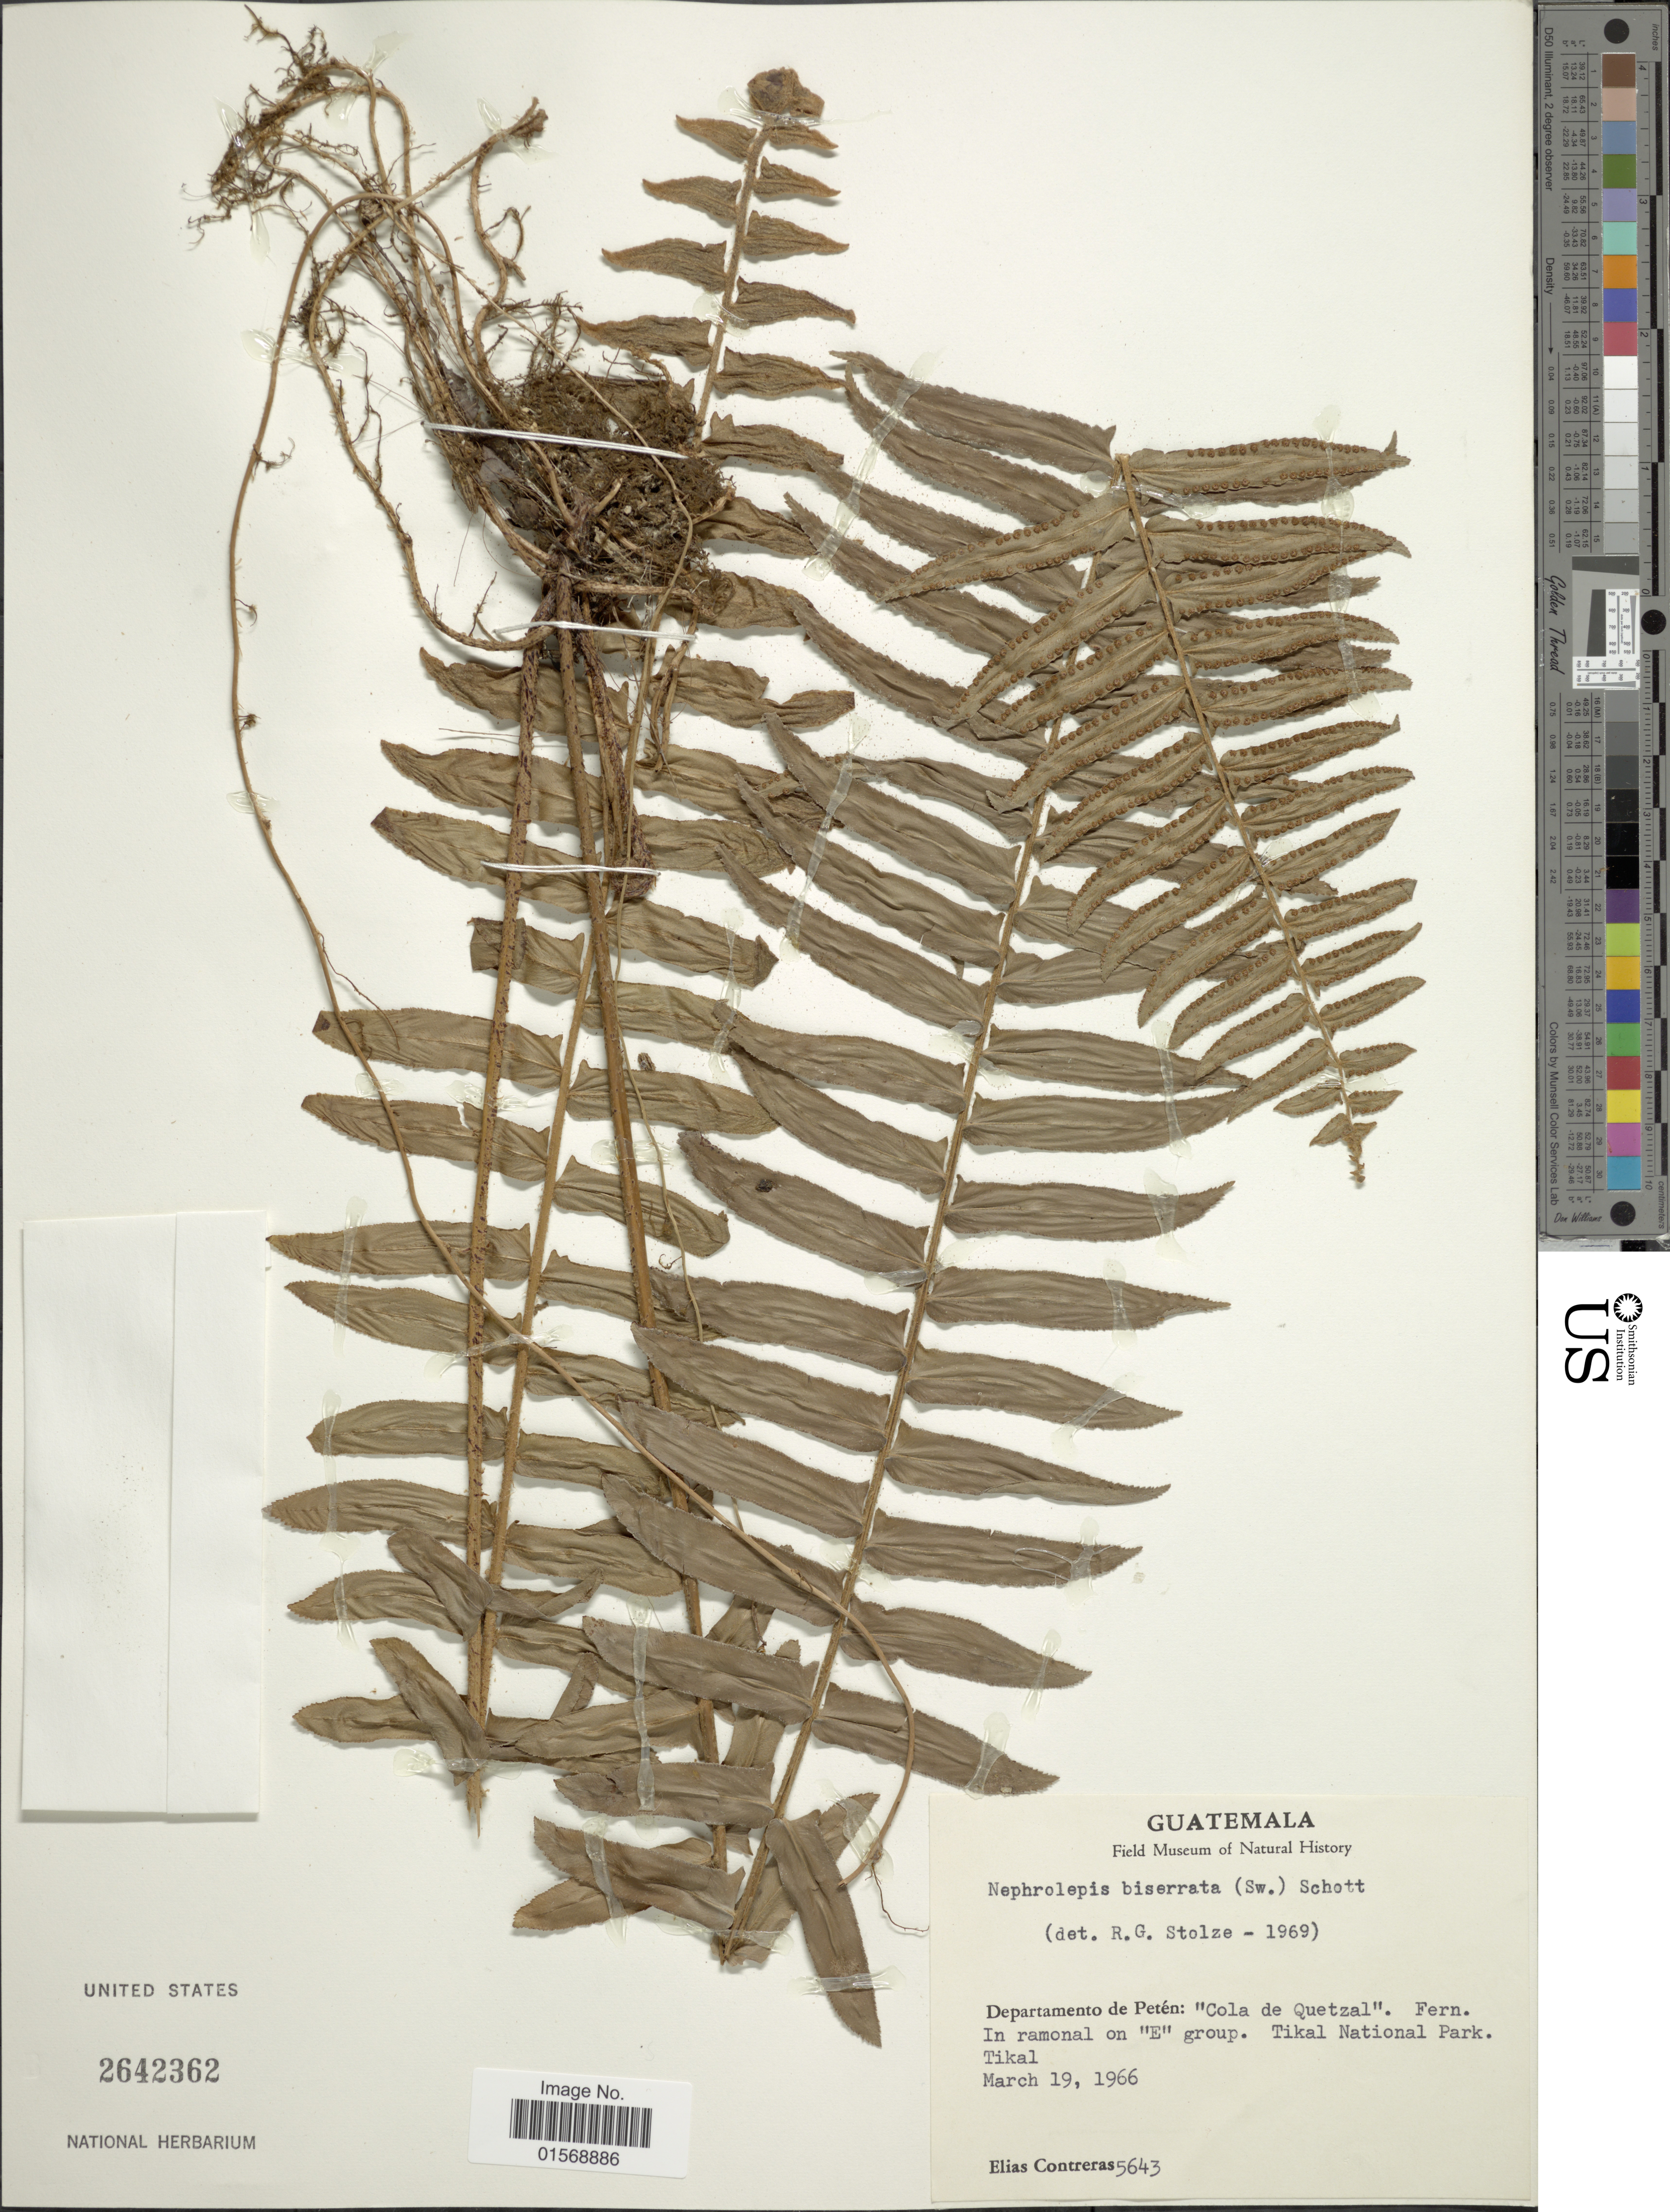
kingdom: Plantae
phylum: Tracheophyta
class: Polypodiopsida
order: Polypodiales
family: Nephrolepidaceae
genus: Nephrolepis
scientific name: Nephrolepis biserrata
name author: (Sw.) Schott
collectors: E. Contreras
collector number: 5643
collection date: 1966-03-19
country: Guatemala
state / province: El Petén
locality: Guatemala, Departamento de Peten: "Cola de Quetzal", Tikal National Park, Tikal.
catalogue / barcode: US 2642362